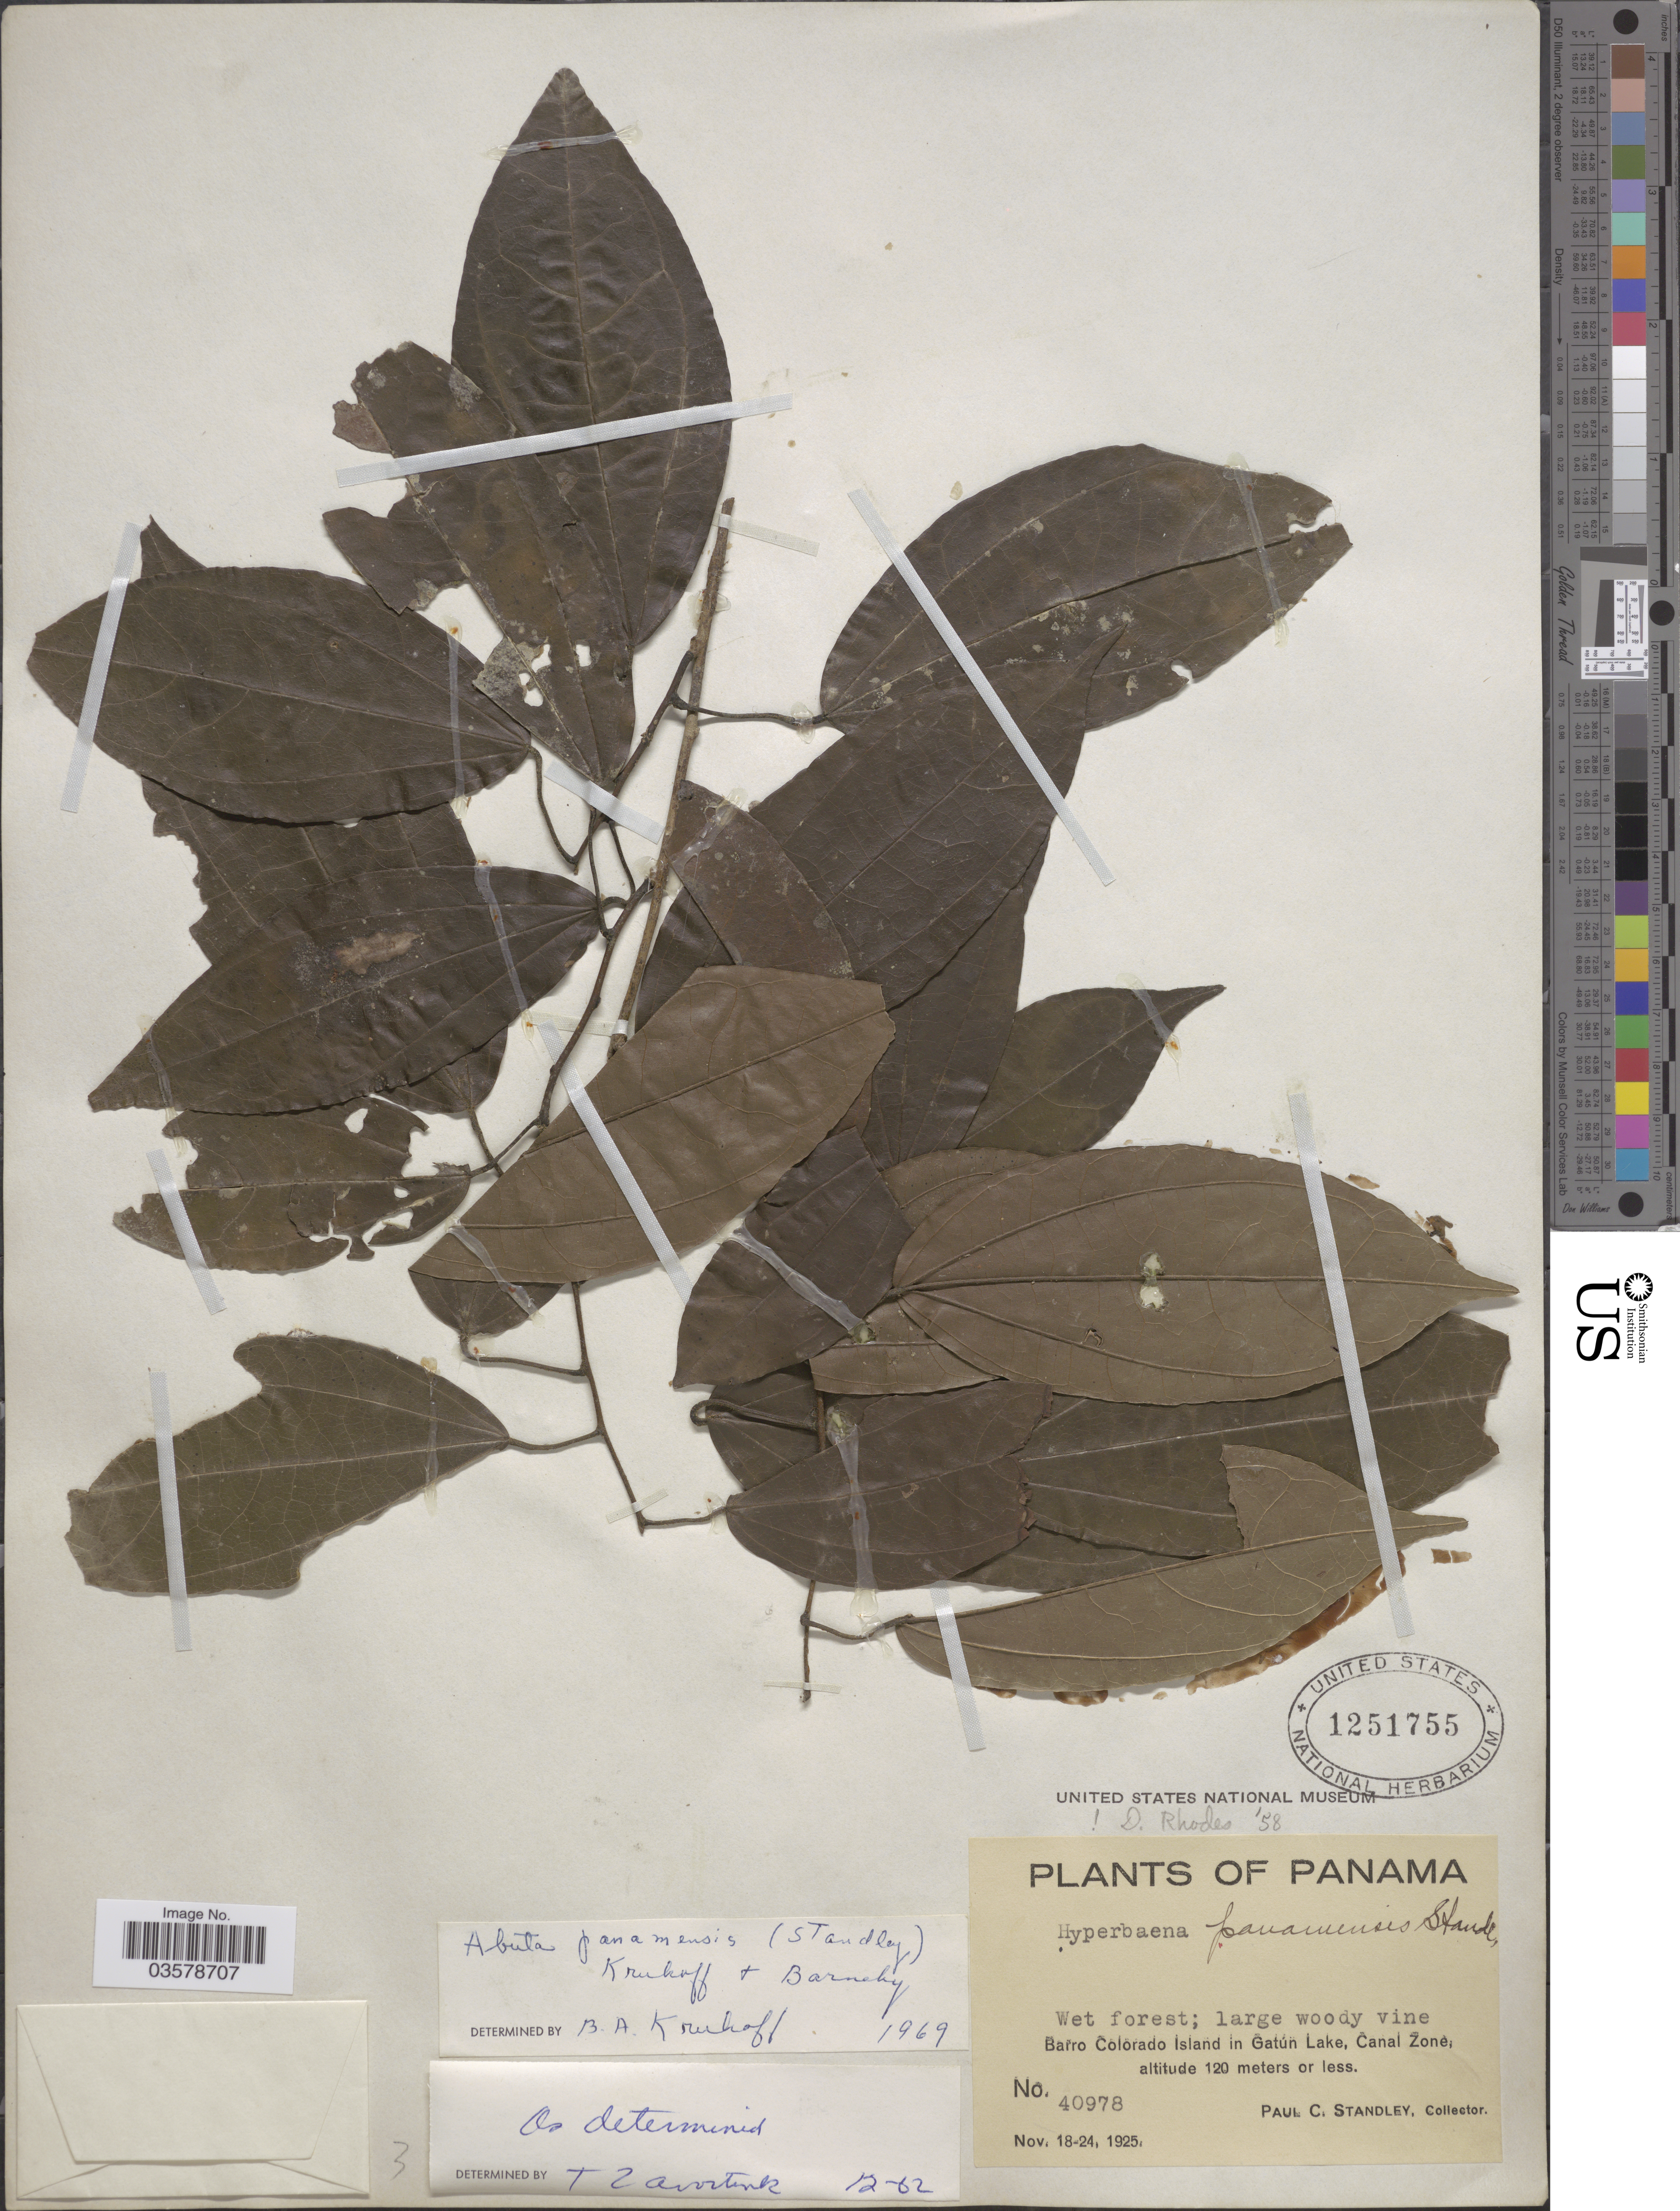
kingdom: Plantae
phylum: Tracheophyta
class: Magnoliopsida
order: Ranunculales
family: Menispermaceae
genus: Abuta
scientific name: Abuta panamensis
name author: (Standl.) Krukoff & Barneby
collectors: P. C. Standley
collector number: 40978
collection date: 1925-11-18/1925-11-24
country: Panama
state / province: Panamá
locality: Barro Colorado Island in Gatun Lake, Canal Zone.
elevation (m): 120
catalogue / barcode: US 1251755